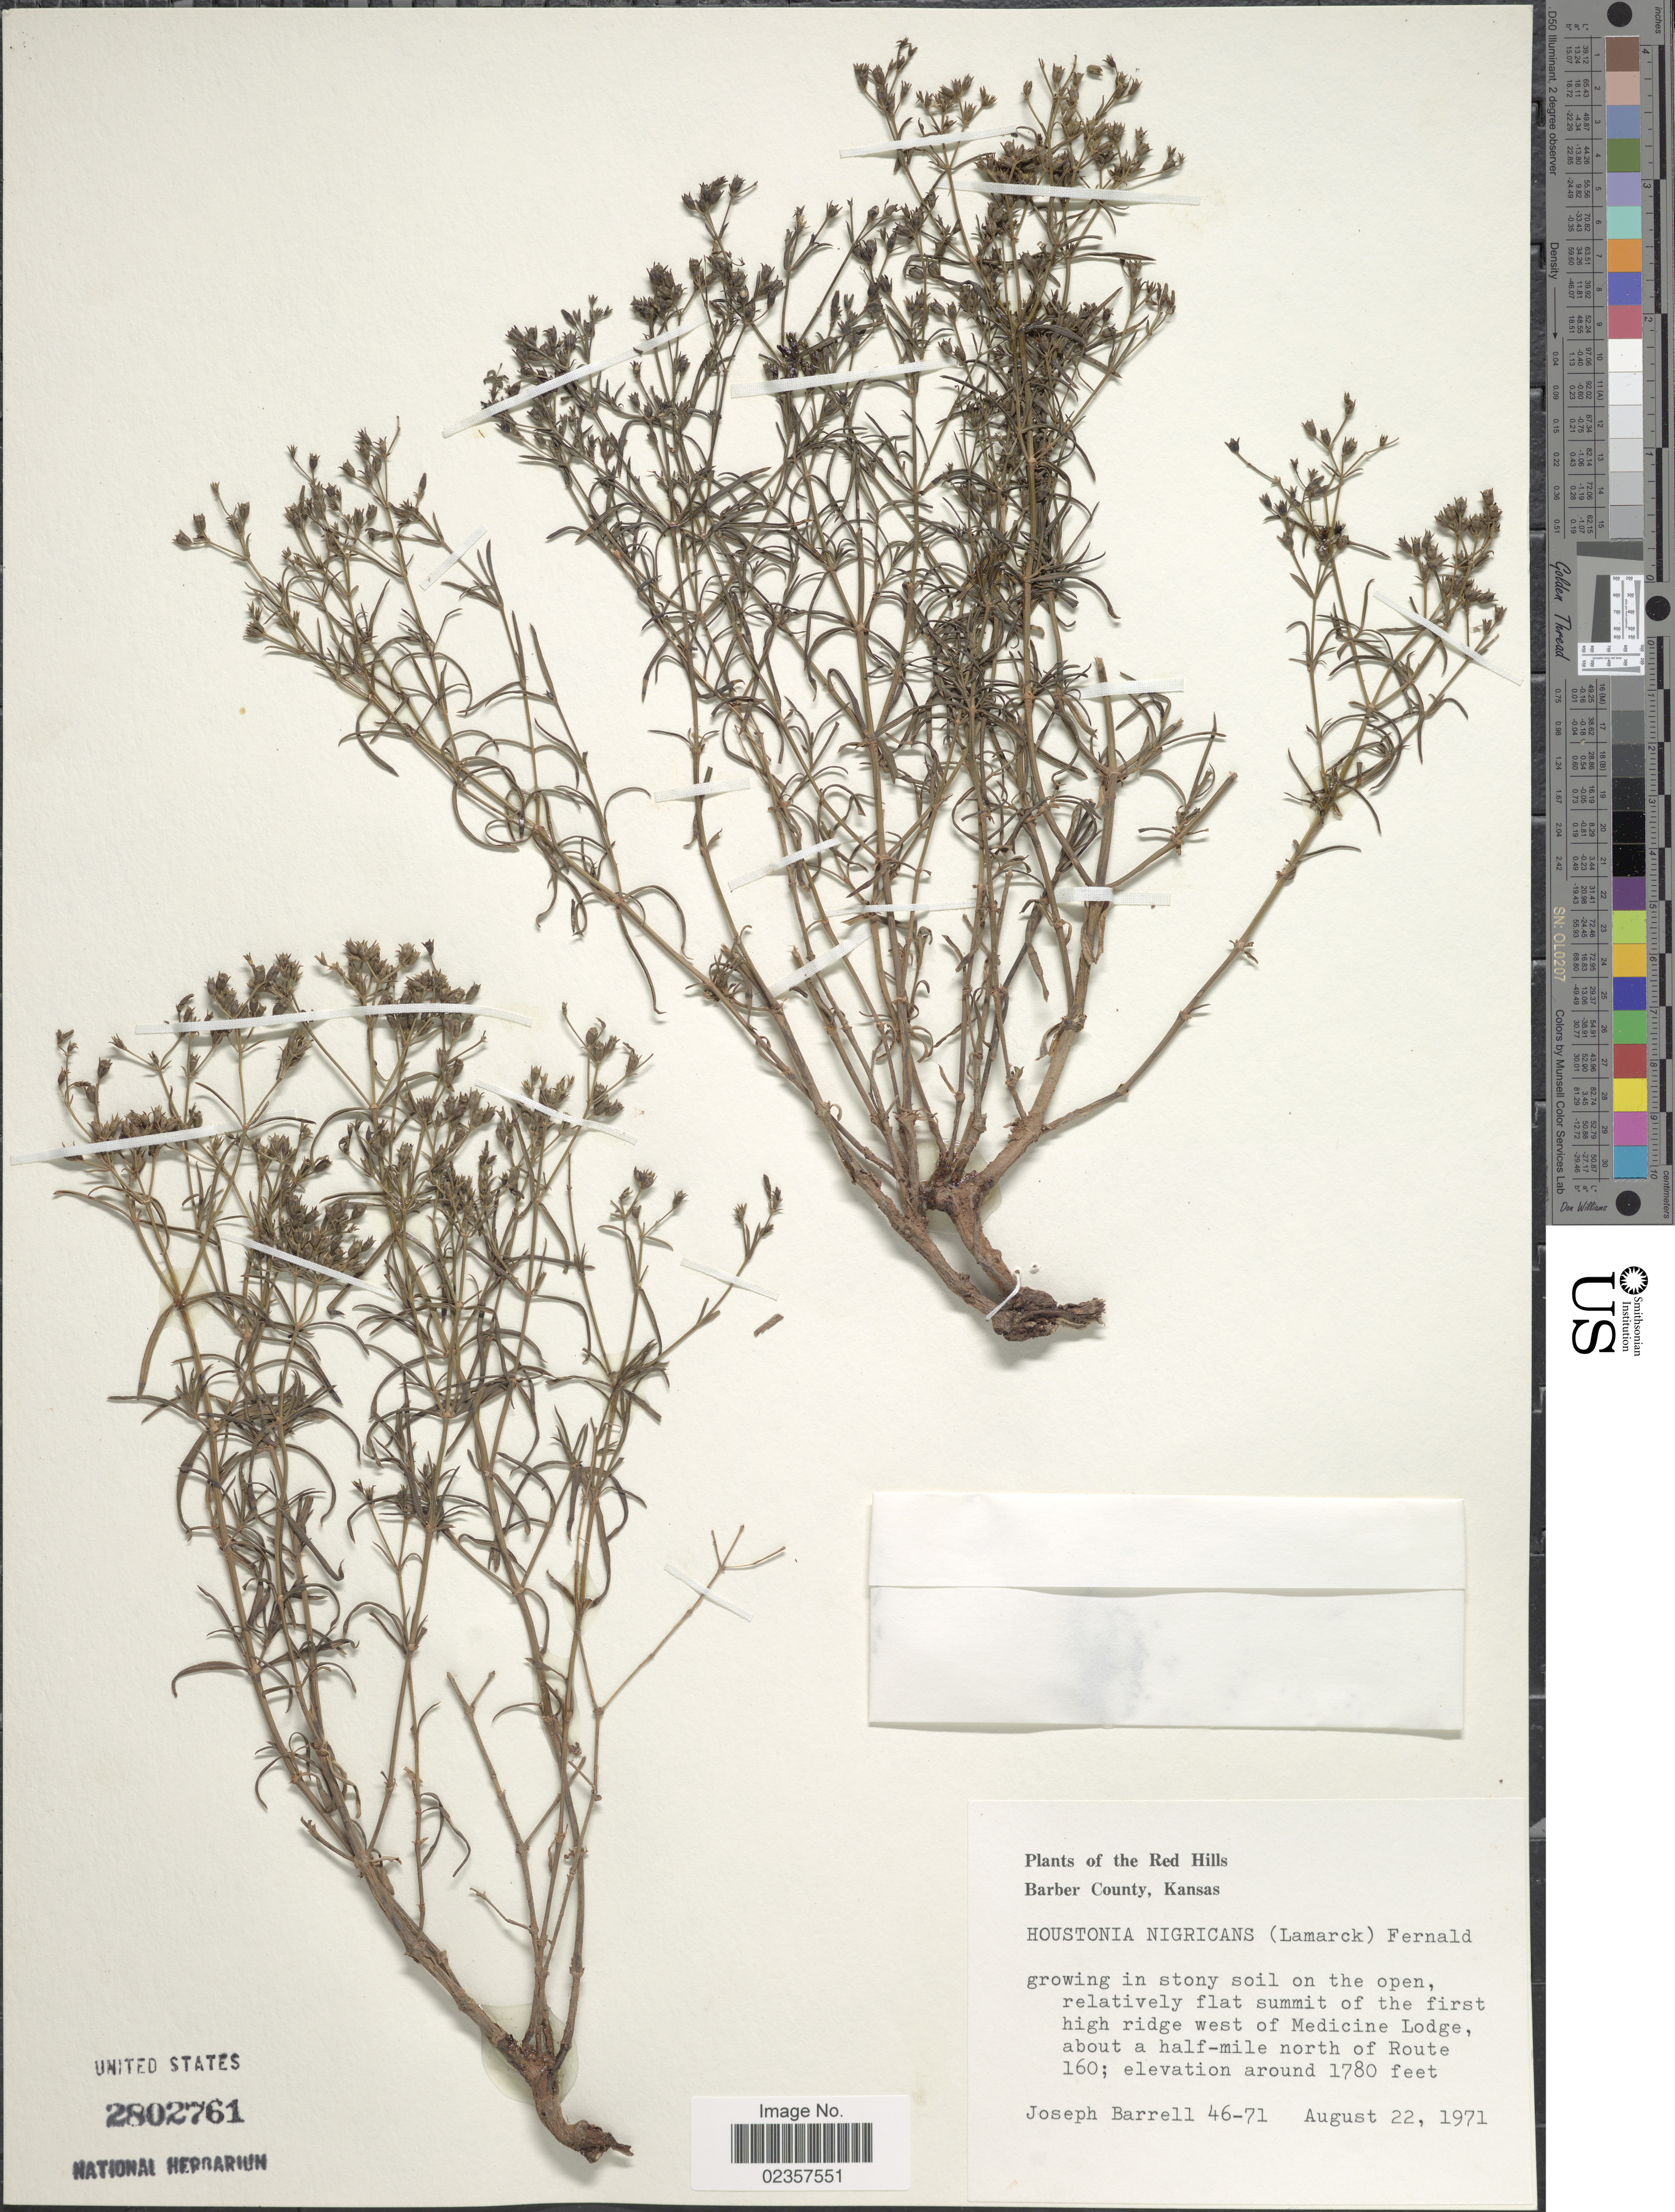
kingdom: Plantae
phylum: Tracheophyta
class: Magnoliopsida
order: Gentianales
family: Rubiaceae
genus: Houstonia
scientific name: Houstonia nigricans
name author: (Lam.) Fernald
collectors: J. Barrell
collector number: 46-71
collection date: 1971-08-22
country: United States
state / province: Kansas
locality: Red Hills Barber County. west of Medicine Lodge, about a half-mile north of Route 160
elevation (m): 543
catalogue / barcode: US 2802761